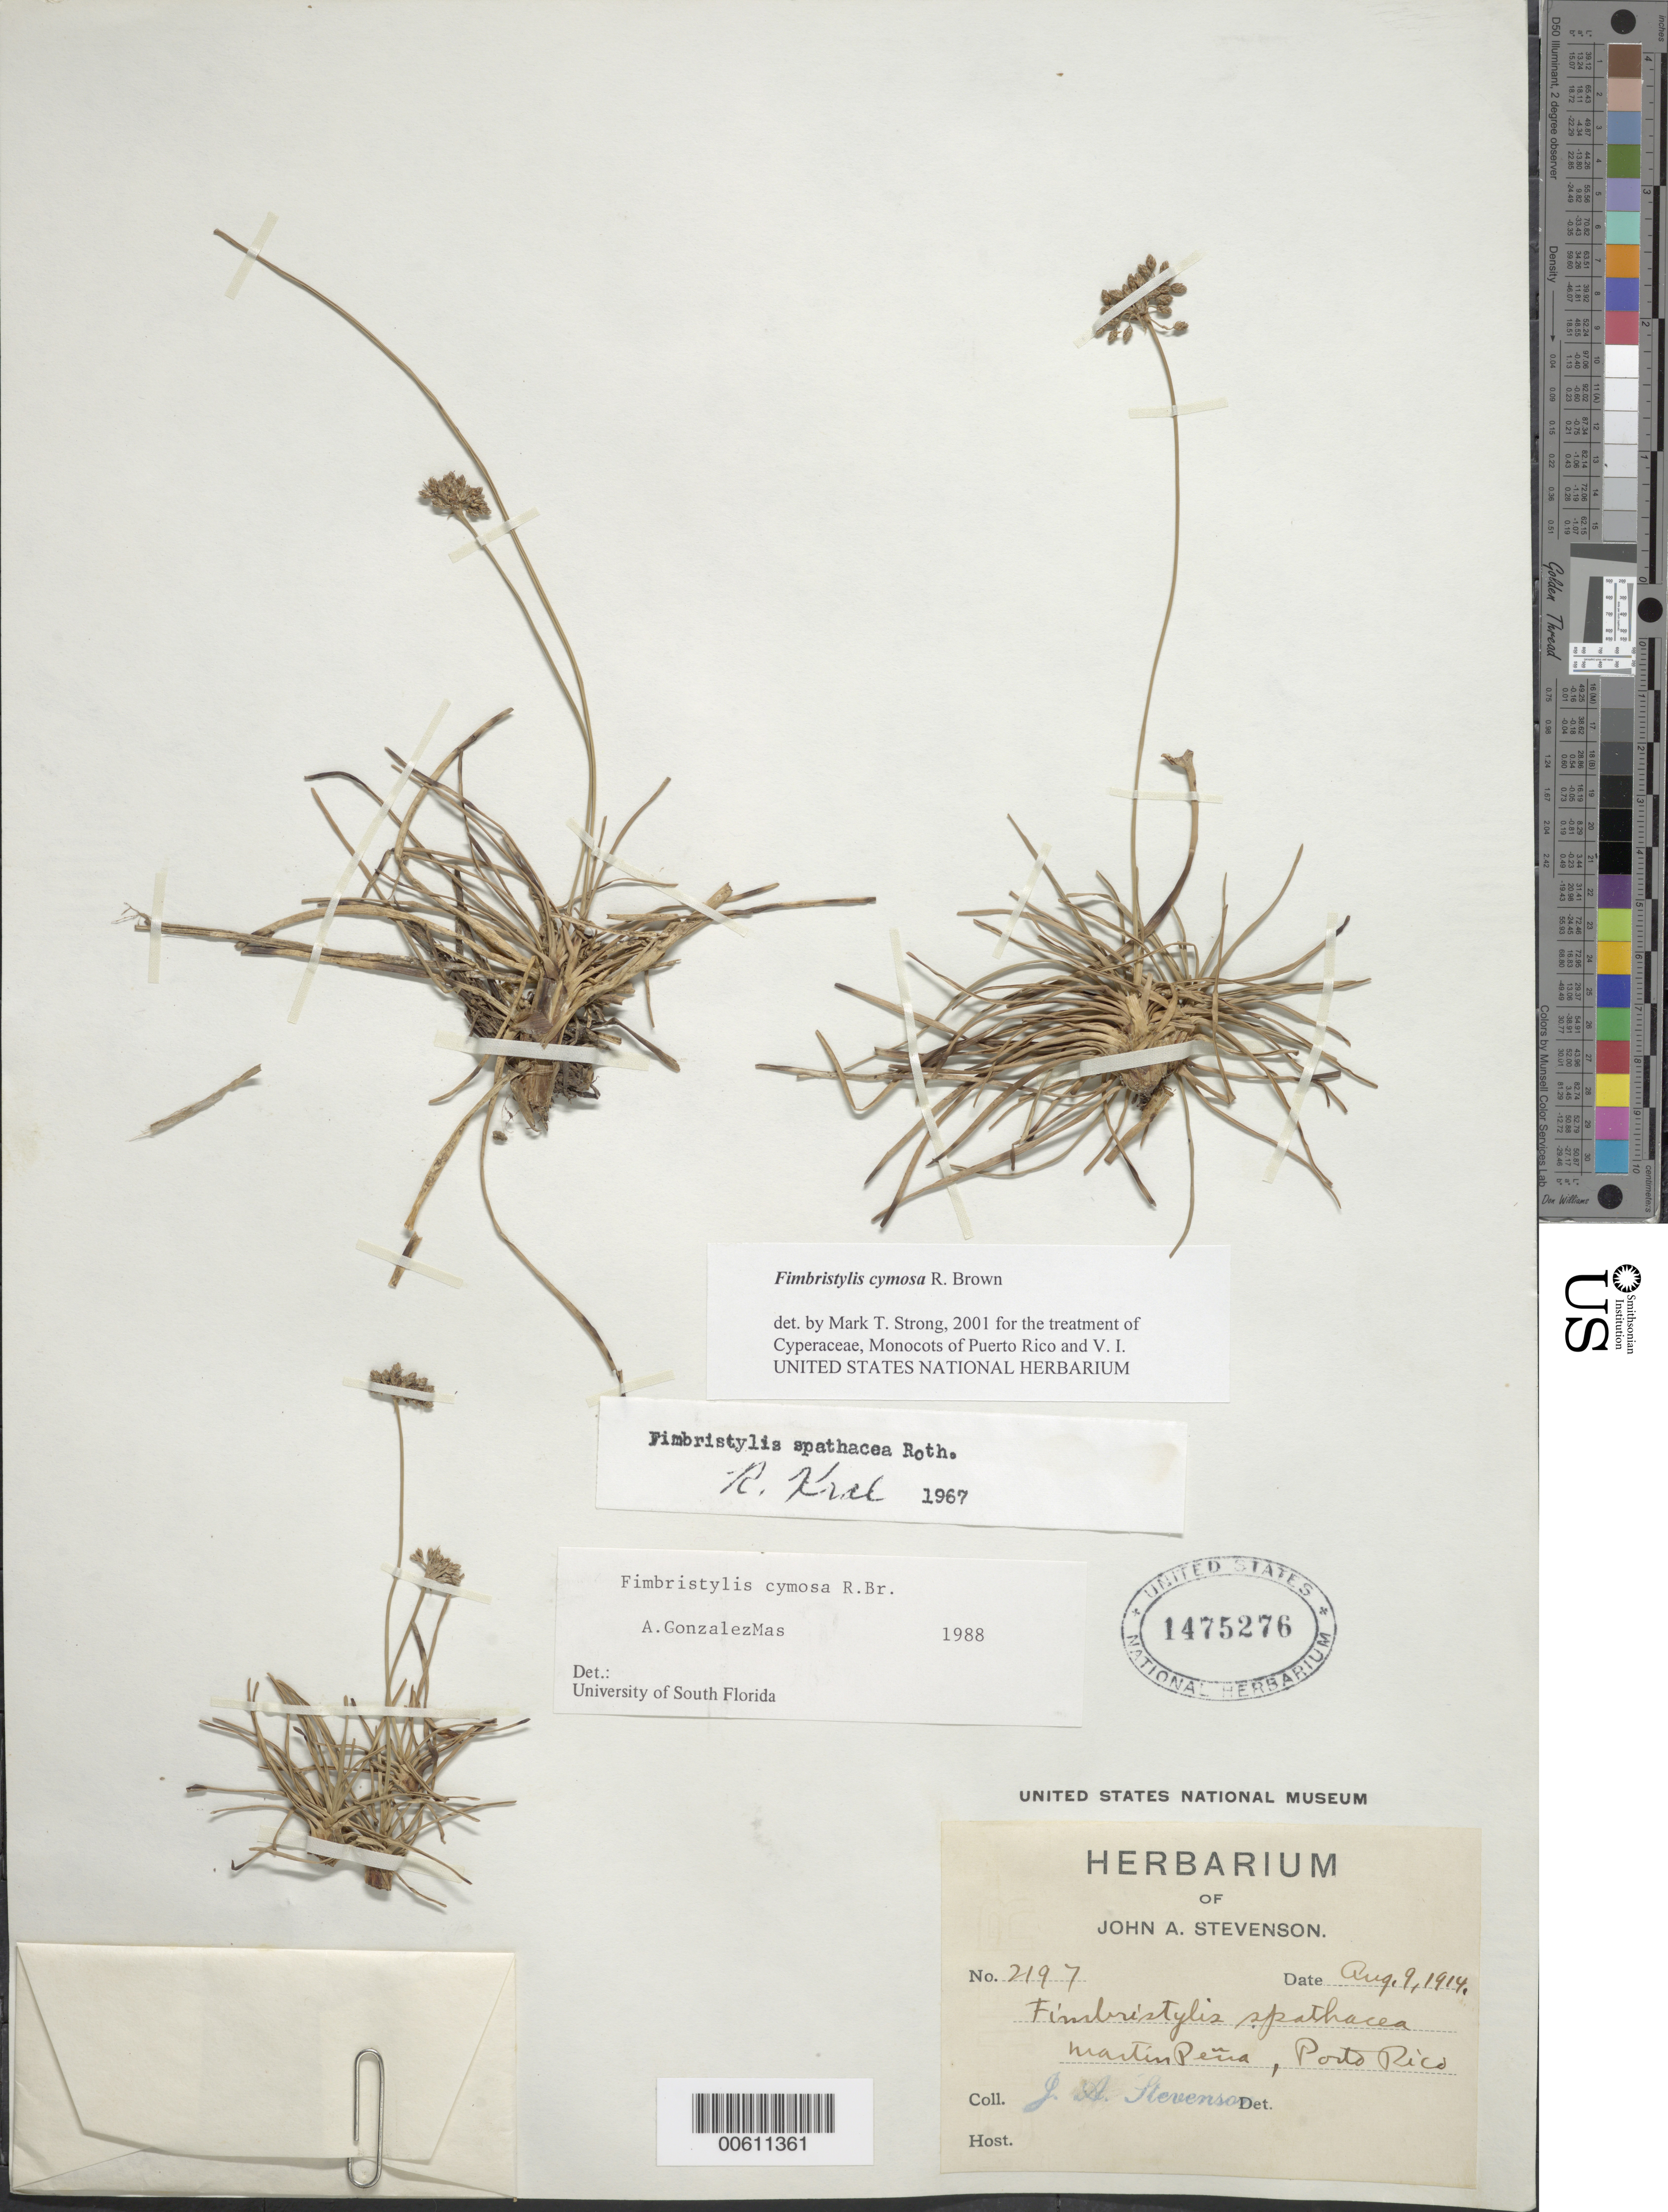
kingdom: Plantae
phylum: Tracheophyta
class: Liliopsida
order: Poales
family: Cyperaceae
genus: Fimbristylis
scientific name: Fimbristylis cymosa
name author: R. Br.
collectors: J. Stevenson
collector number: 2197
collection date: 1914-08-09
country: Puerto Rico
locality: Martin Pena, Porto Rico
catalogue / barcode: US 1475276